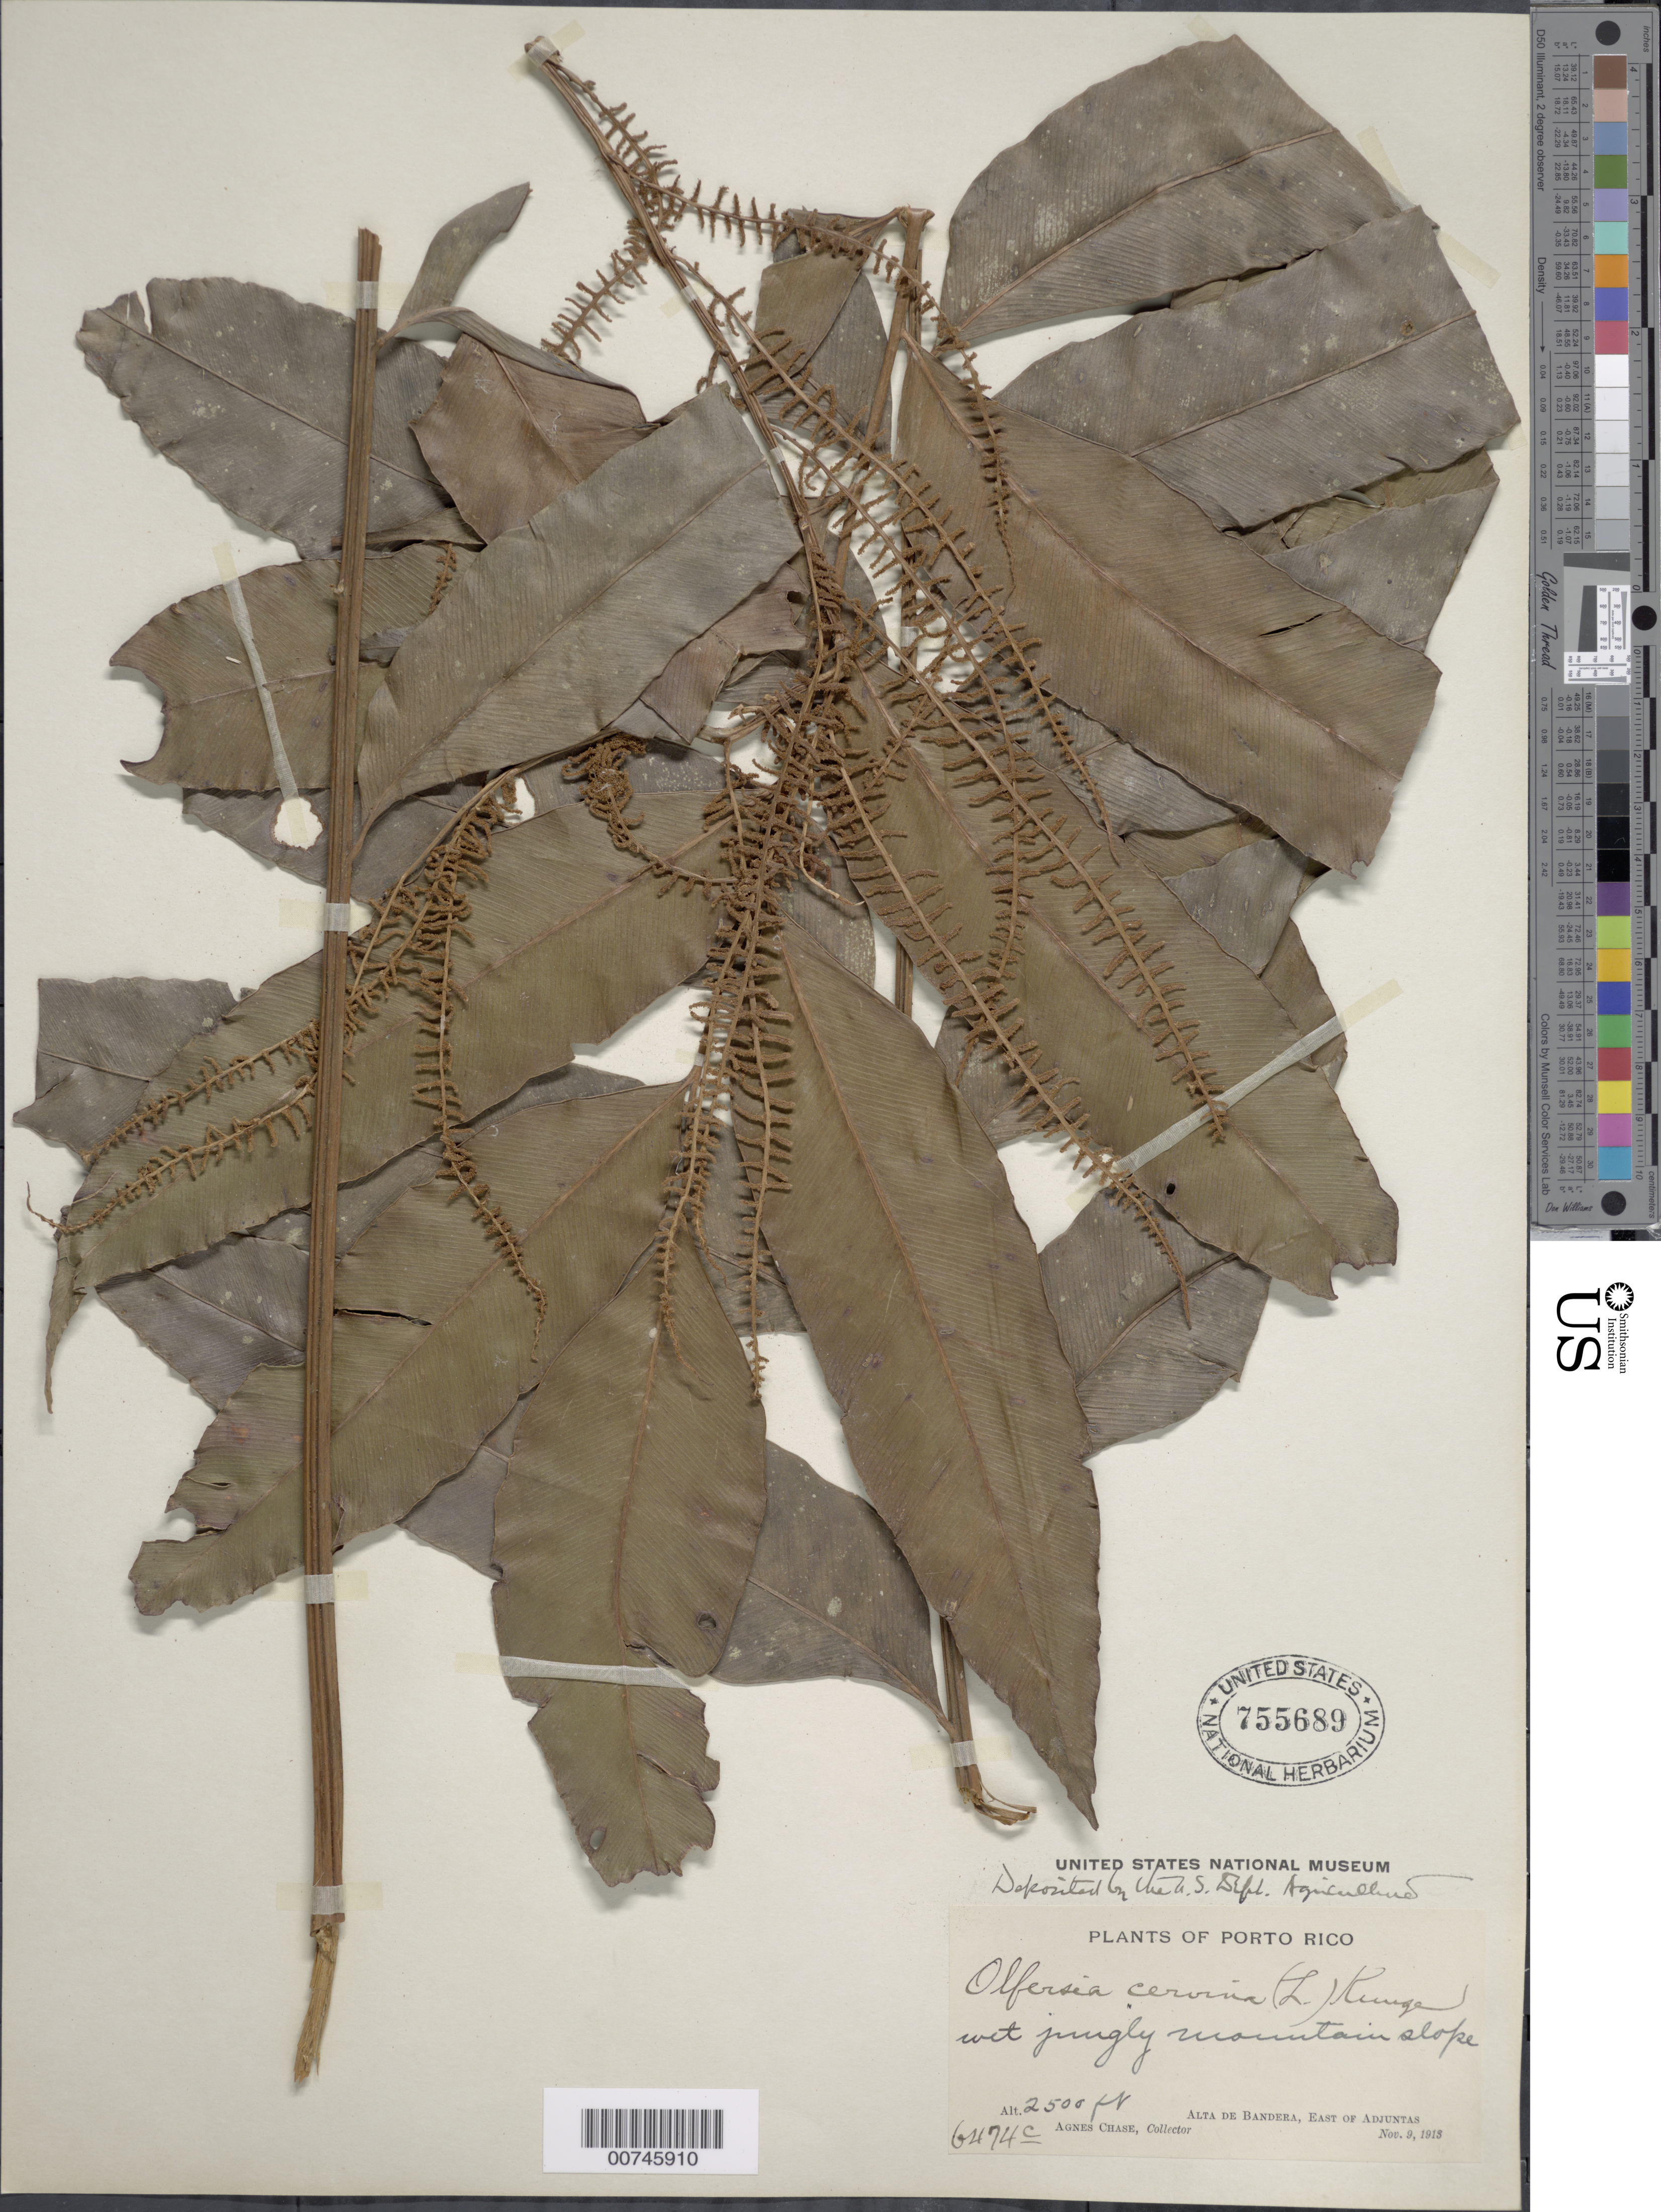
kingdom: Plantae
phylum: Tracheophyta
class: Polypodiopsida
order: Polypodiales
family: Dryopteridaceae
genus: Olfersia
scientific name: Olfersia cervina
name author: (L.) Kunze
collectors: A. Chase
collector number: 6474c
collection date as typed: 09 Nov 1913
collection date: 1913-11-09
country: Puerto Rico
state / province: Adjuntas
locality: Alto de La Bandera, east of Adjuntas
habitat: Wet jungly mountain slope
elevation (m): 700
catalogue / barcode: US 755689